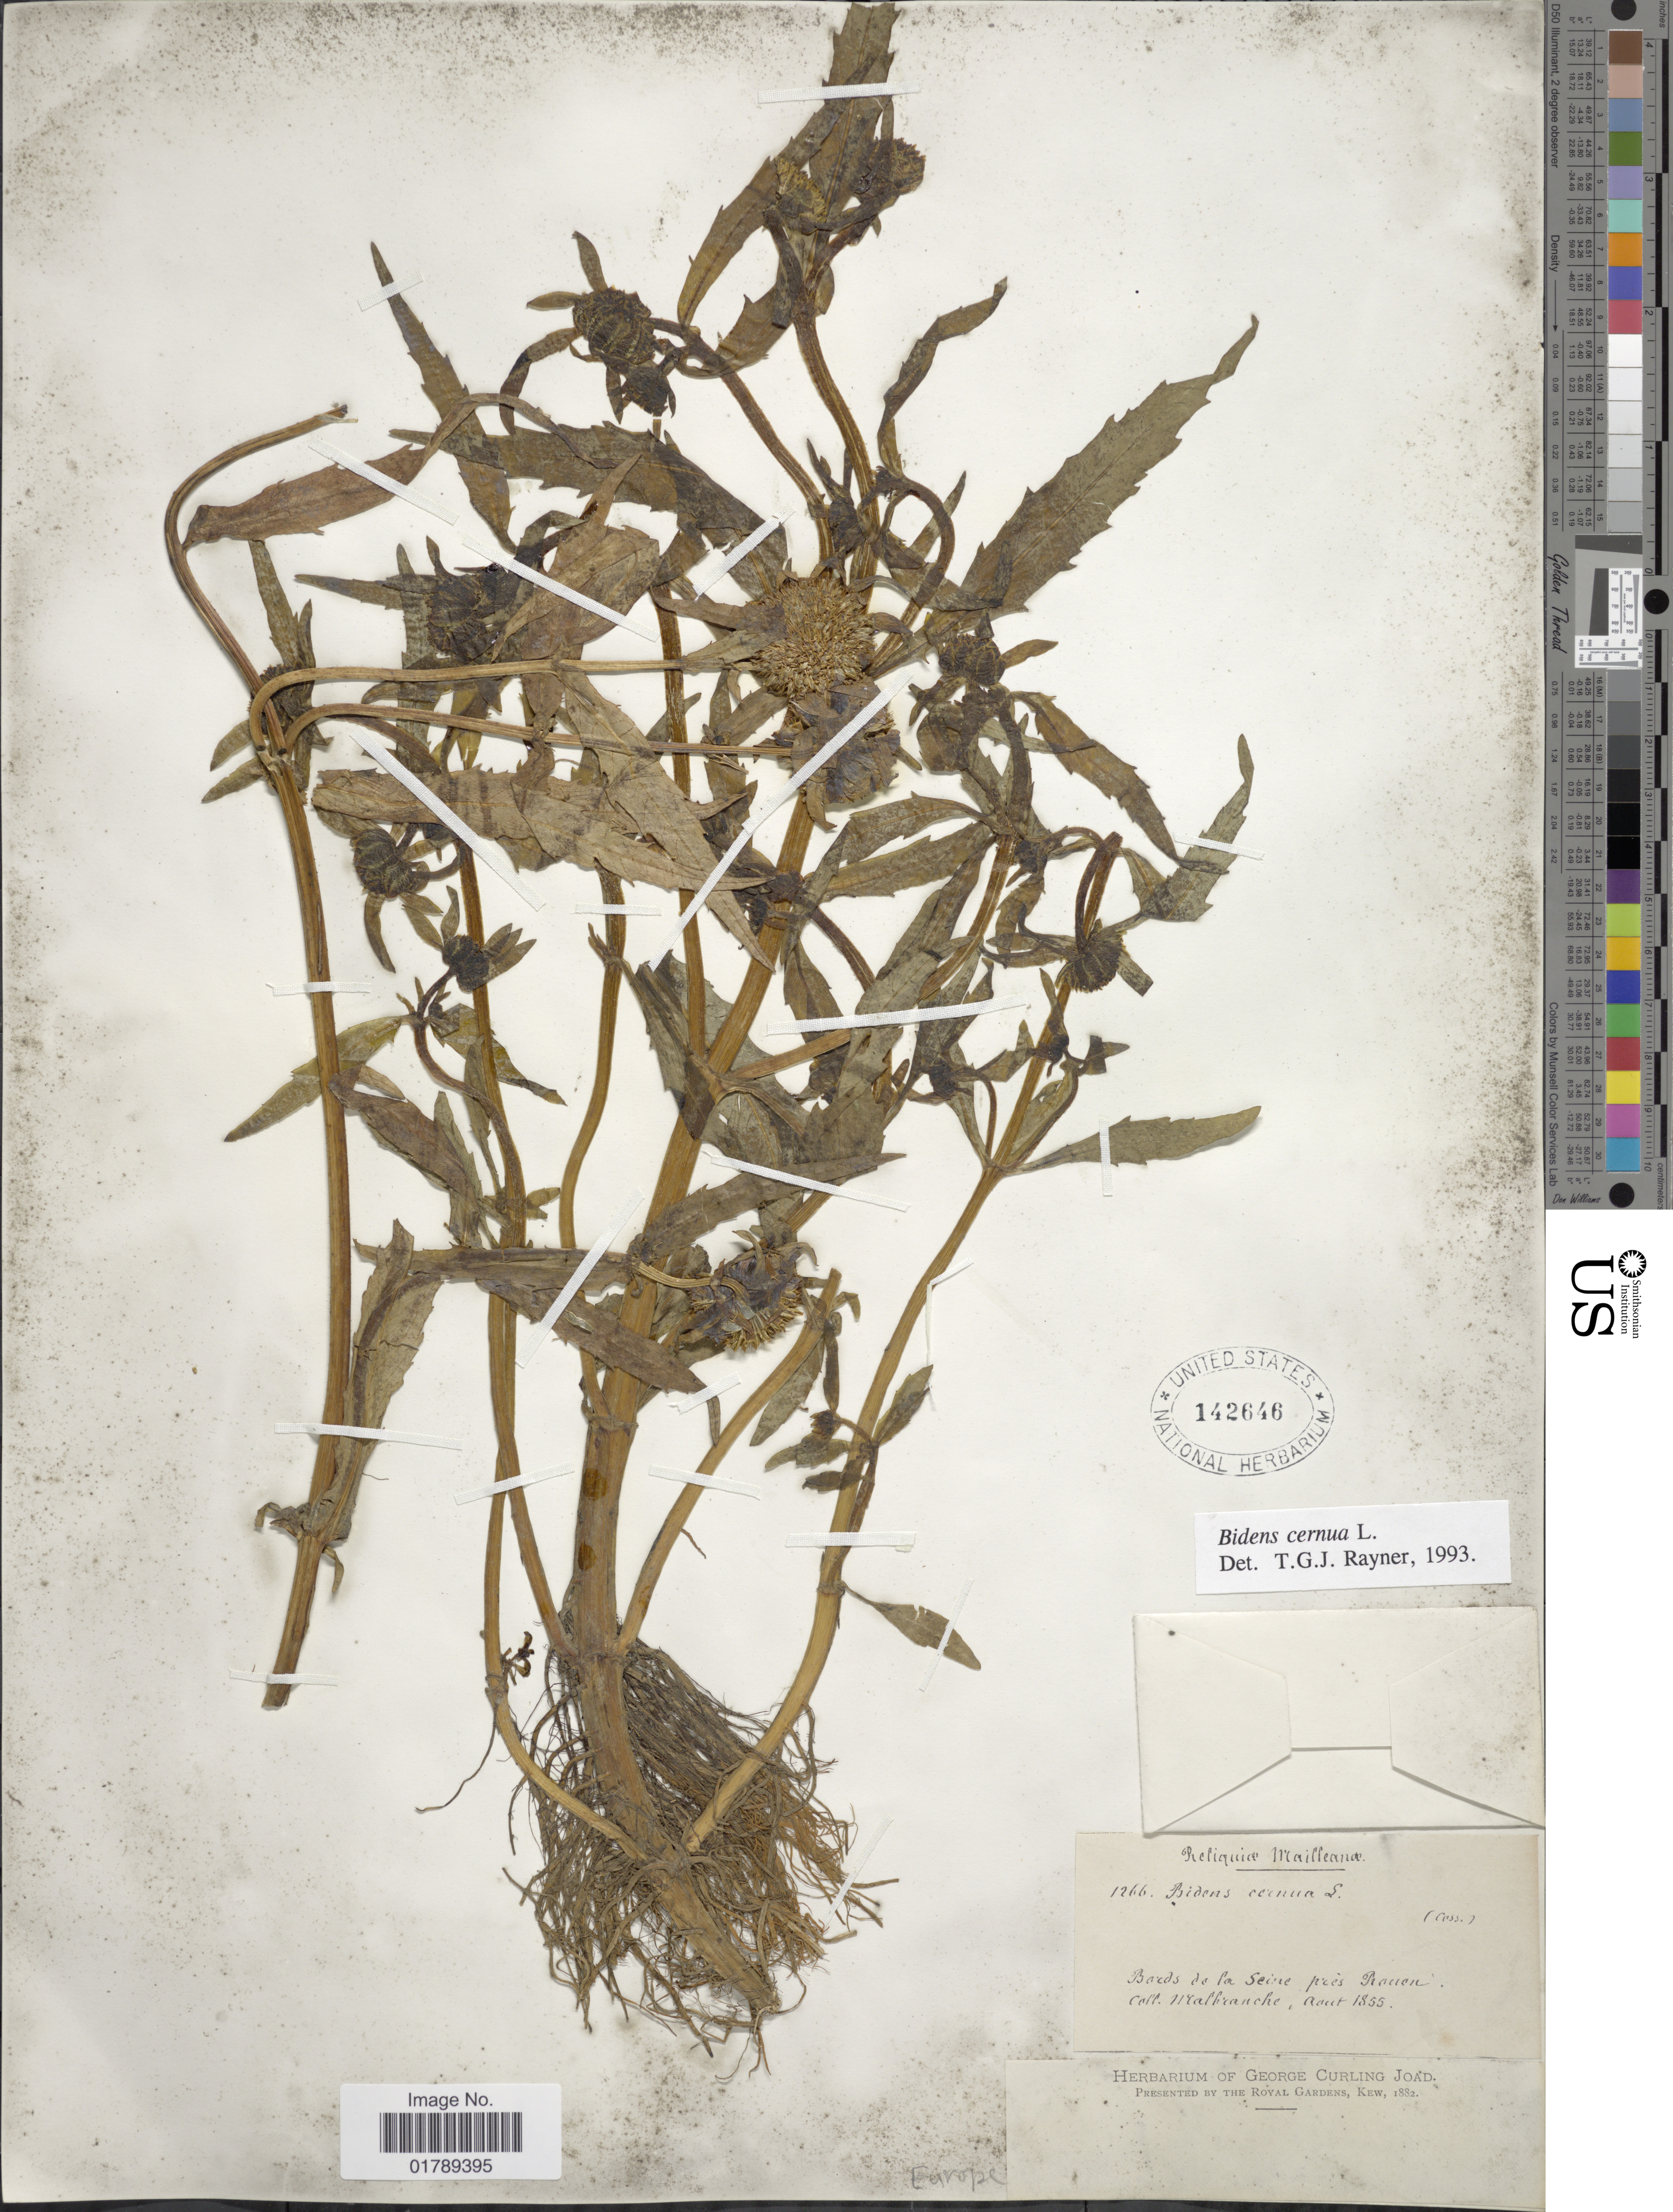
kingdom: Plantae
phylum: Tracheophyta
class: Magnoliopsida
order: Asterales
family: Asteraceae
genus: Bidens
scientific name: Bidens cernua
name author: L.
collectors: A. Malbranche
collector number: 1266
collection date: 1855-08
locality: Bords de la Seine pres Pianen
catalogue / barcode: US 142646